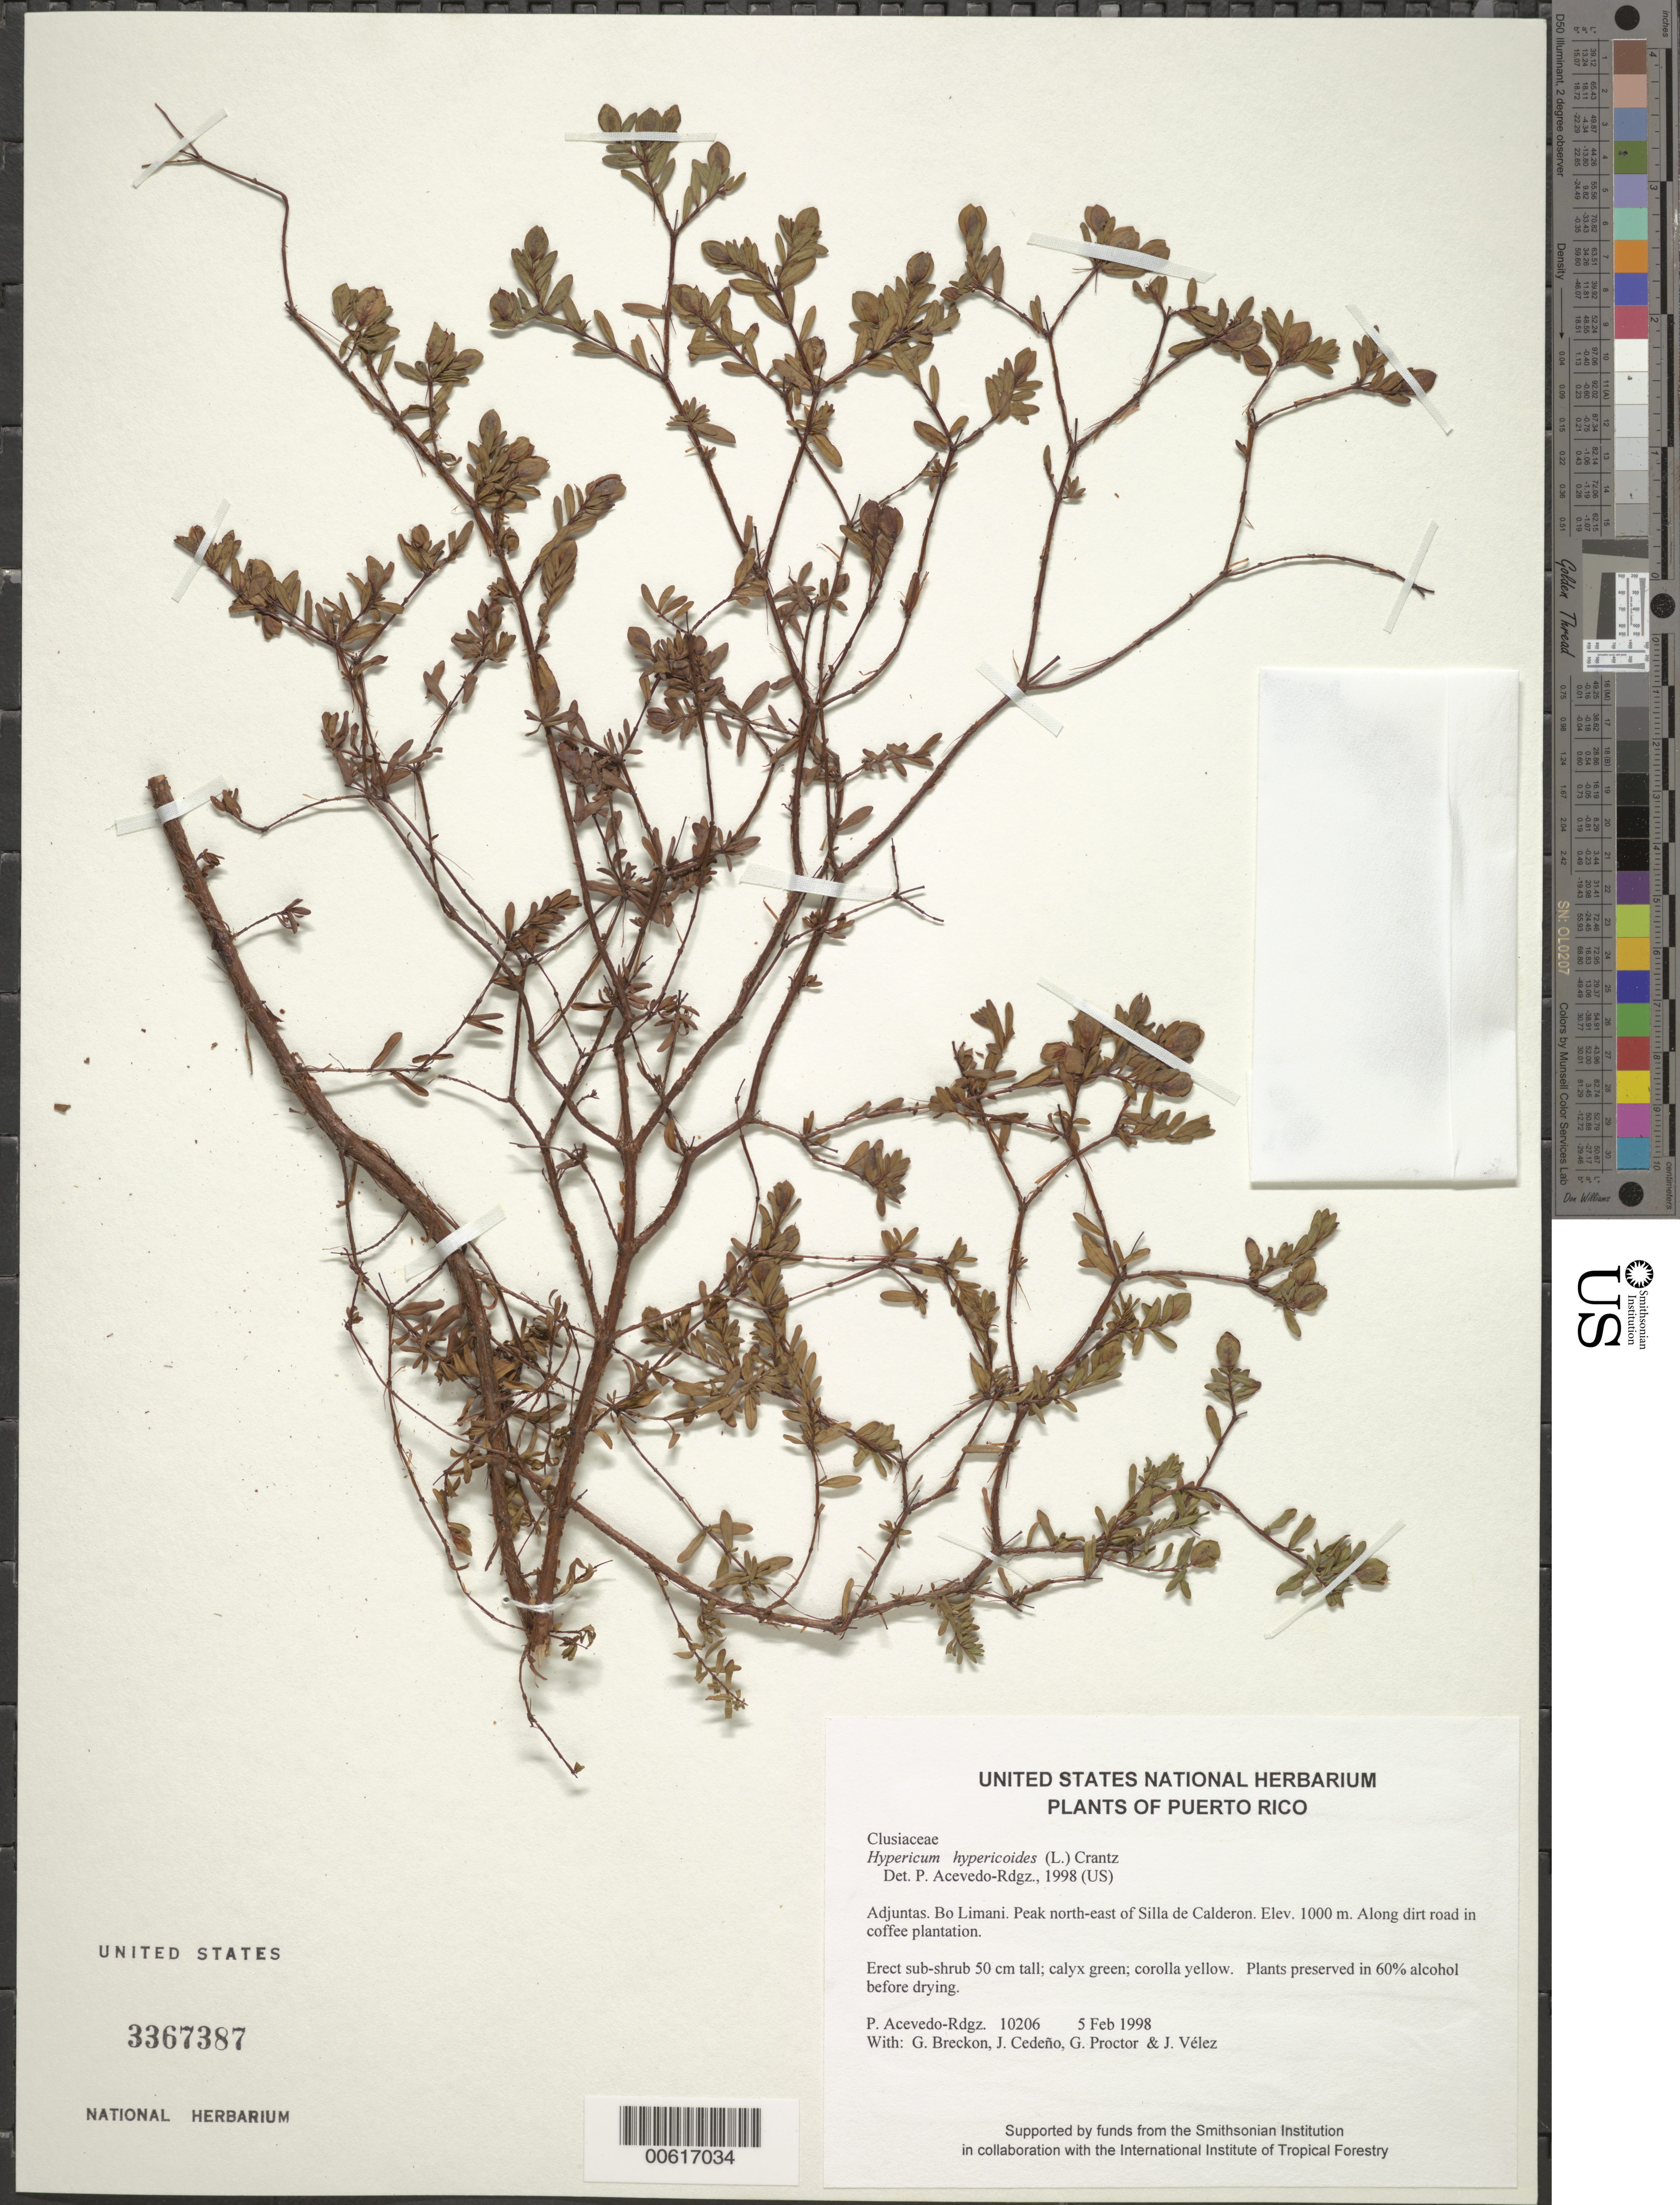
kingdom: Plantae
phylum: Tracheophyta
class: Magnoliopsida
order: Malpighiales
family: Hypericaceae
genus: Hypericum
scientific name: Hypericum hypericoides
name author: (L.) Crantz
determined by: Acevedo-Rodríguez, P., (BOT), Smithsonian Institution - National Museum of Natural History (UNITED STATES)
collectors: P. Acevedo-Rodr., G. J. Breckon, J. A. Cedeño M., G. R. Proctor & J. Vélez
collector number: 10206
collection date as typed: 05 Feb 1998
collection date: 1998-02-05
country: Puerto Rico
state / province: Adjuntas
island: Puerto Rico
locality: Adjuntas; Bo. Limani; Peak north-east of Silla de Calderon.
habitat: Along dirt road in coffee plantation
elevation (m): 1000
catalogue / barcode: US 3367387